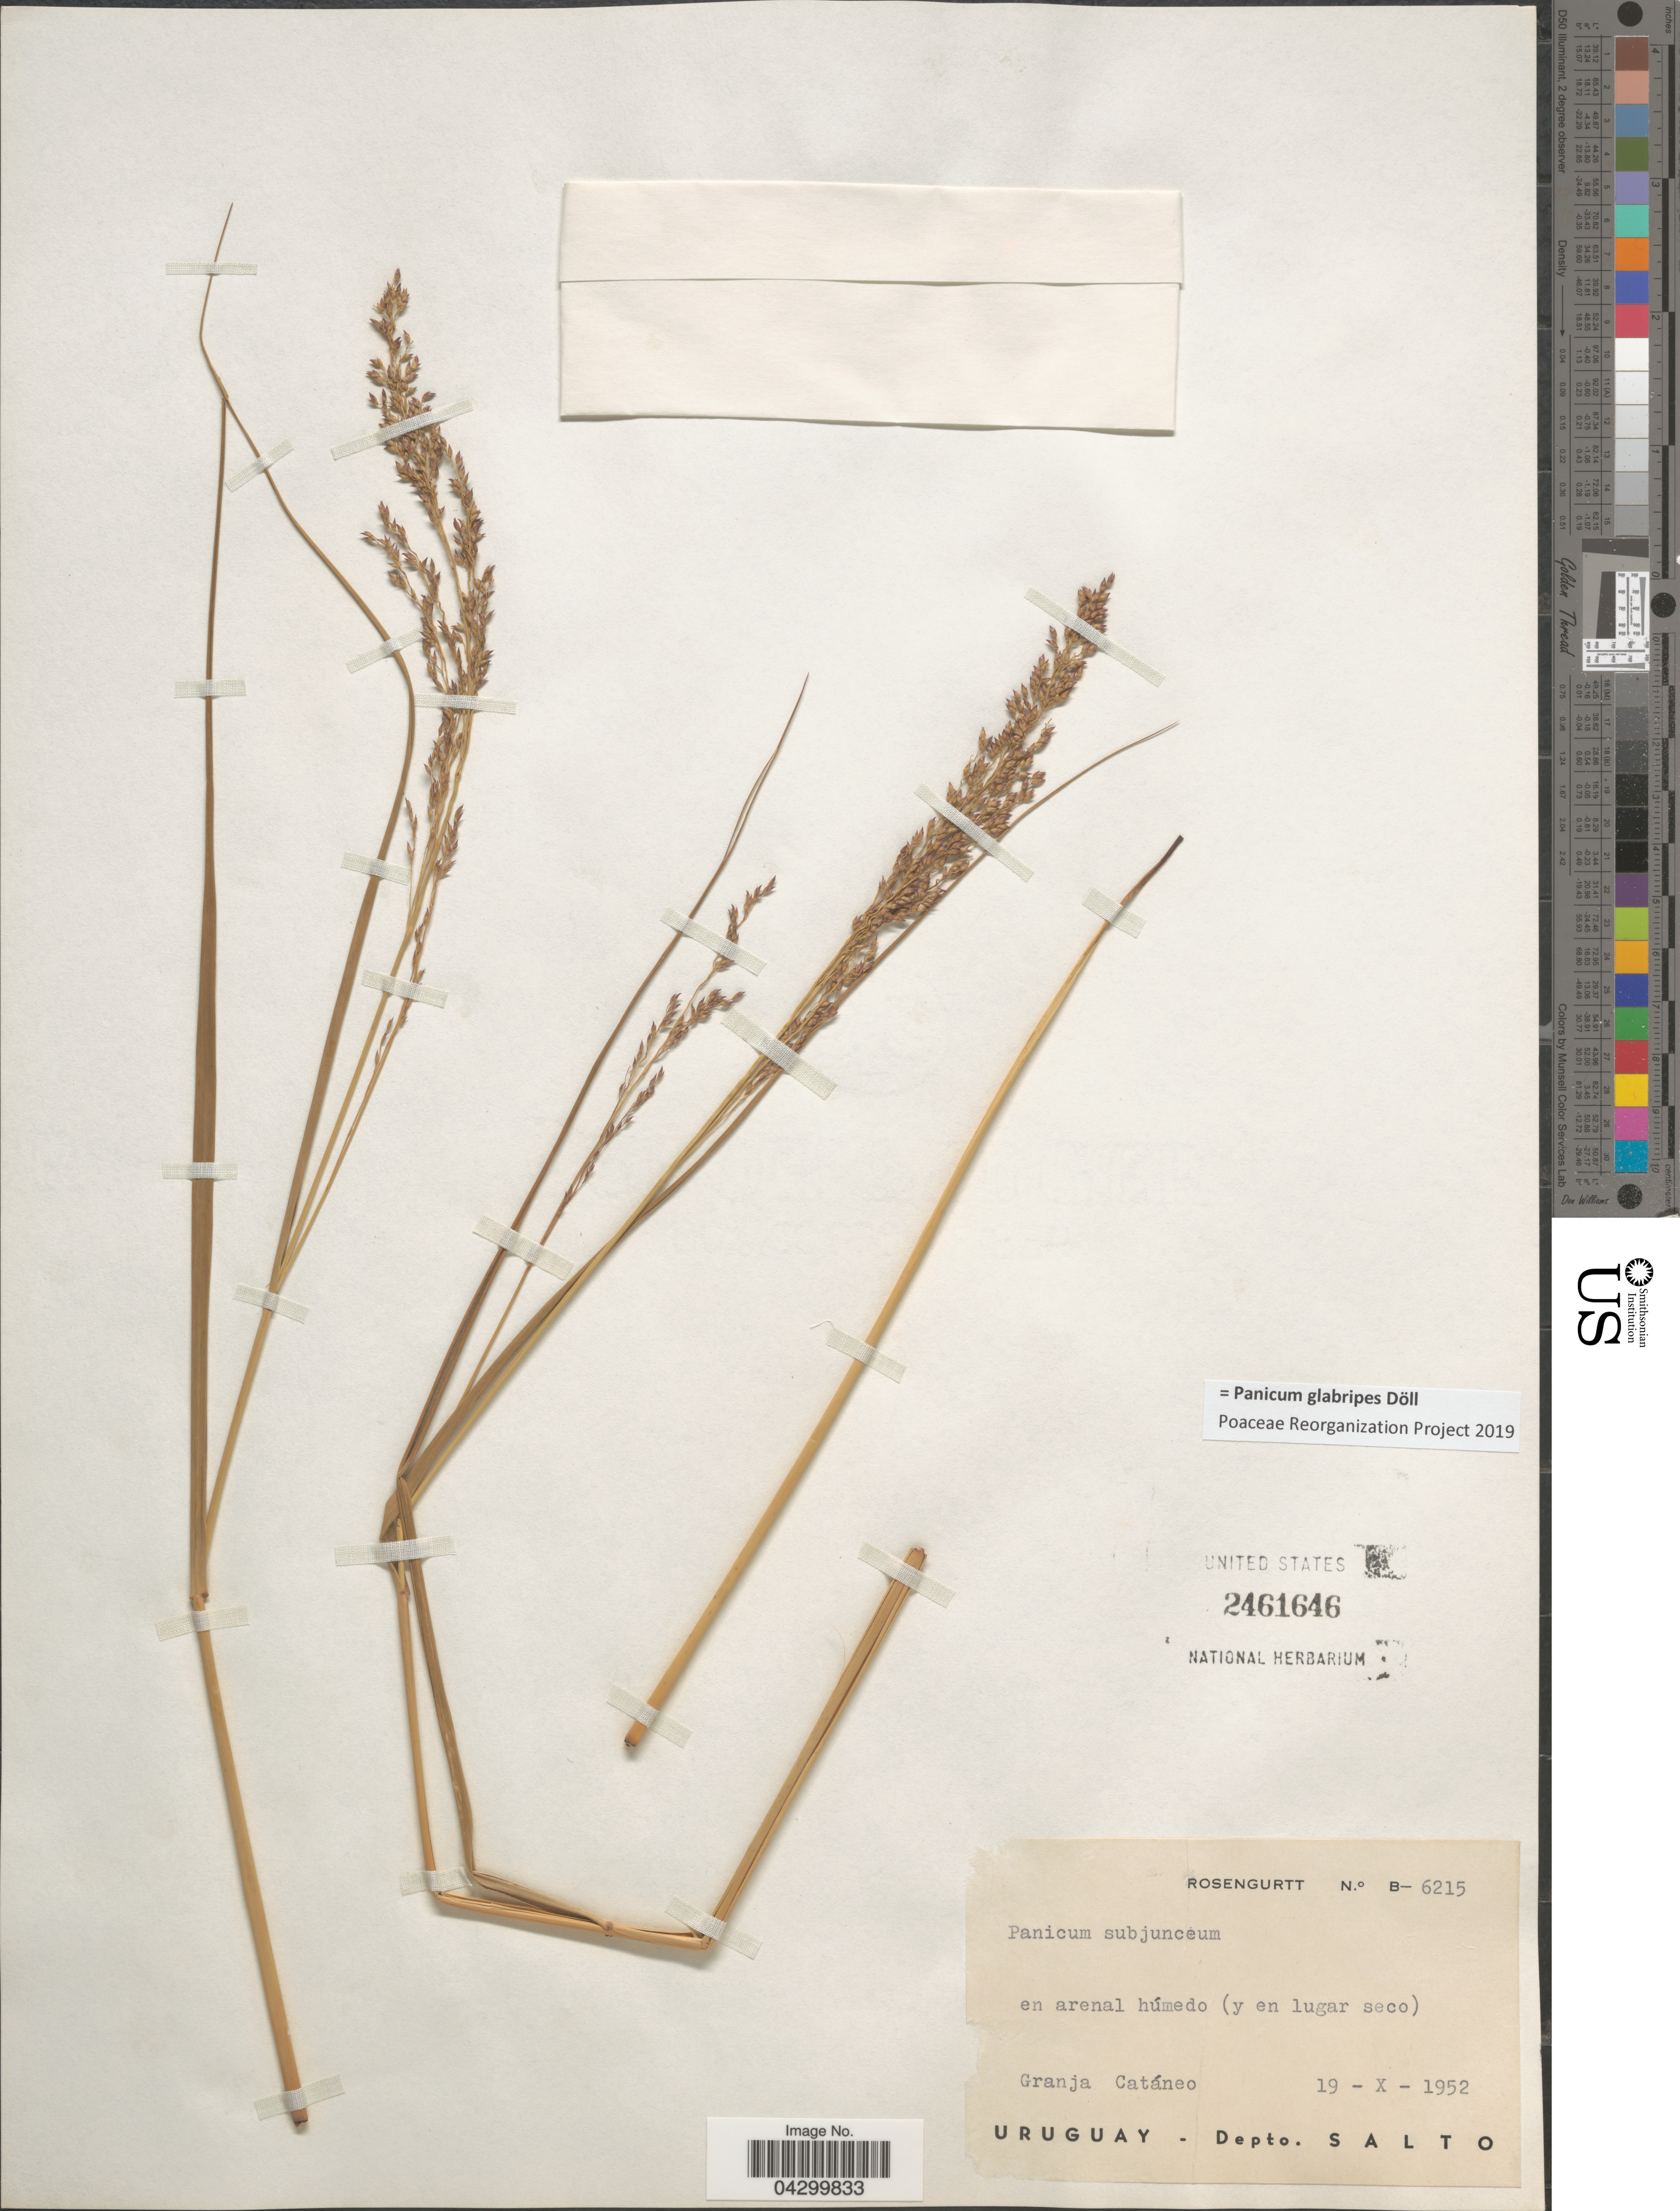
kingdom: Plantae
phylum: Tracheophyta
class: Liliopsida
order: Poales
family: Poaceae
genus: Panicum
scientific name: Panicum glabripes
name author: Döll in Mart.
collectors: Rosengurtt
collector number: B-6215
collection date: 1952-10-19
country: Uruguay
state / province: Salto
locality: En arenal húmedo (y en lugar seco). Granja Catáneo. Depto. Salto.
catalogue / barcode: US 2461646